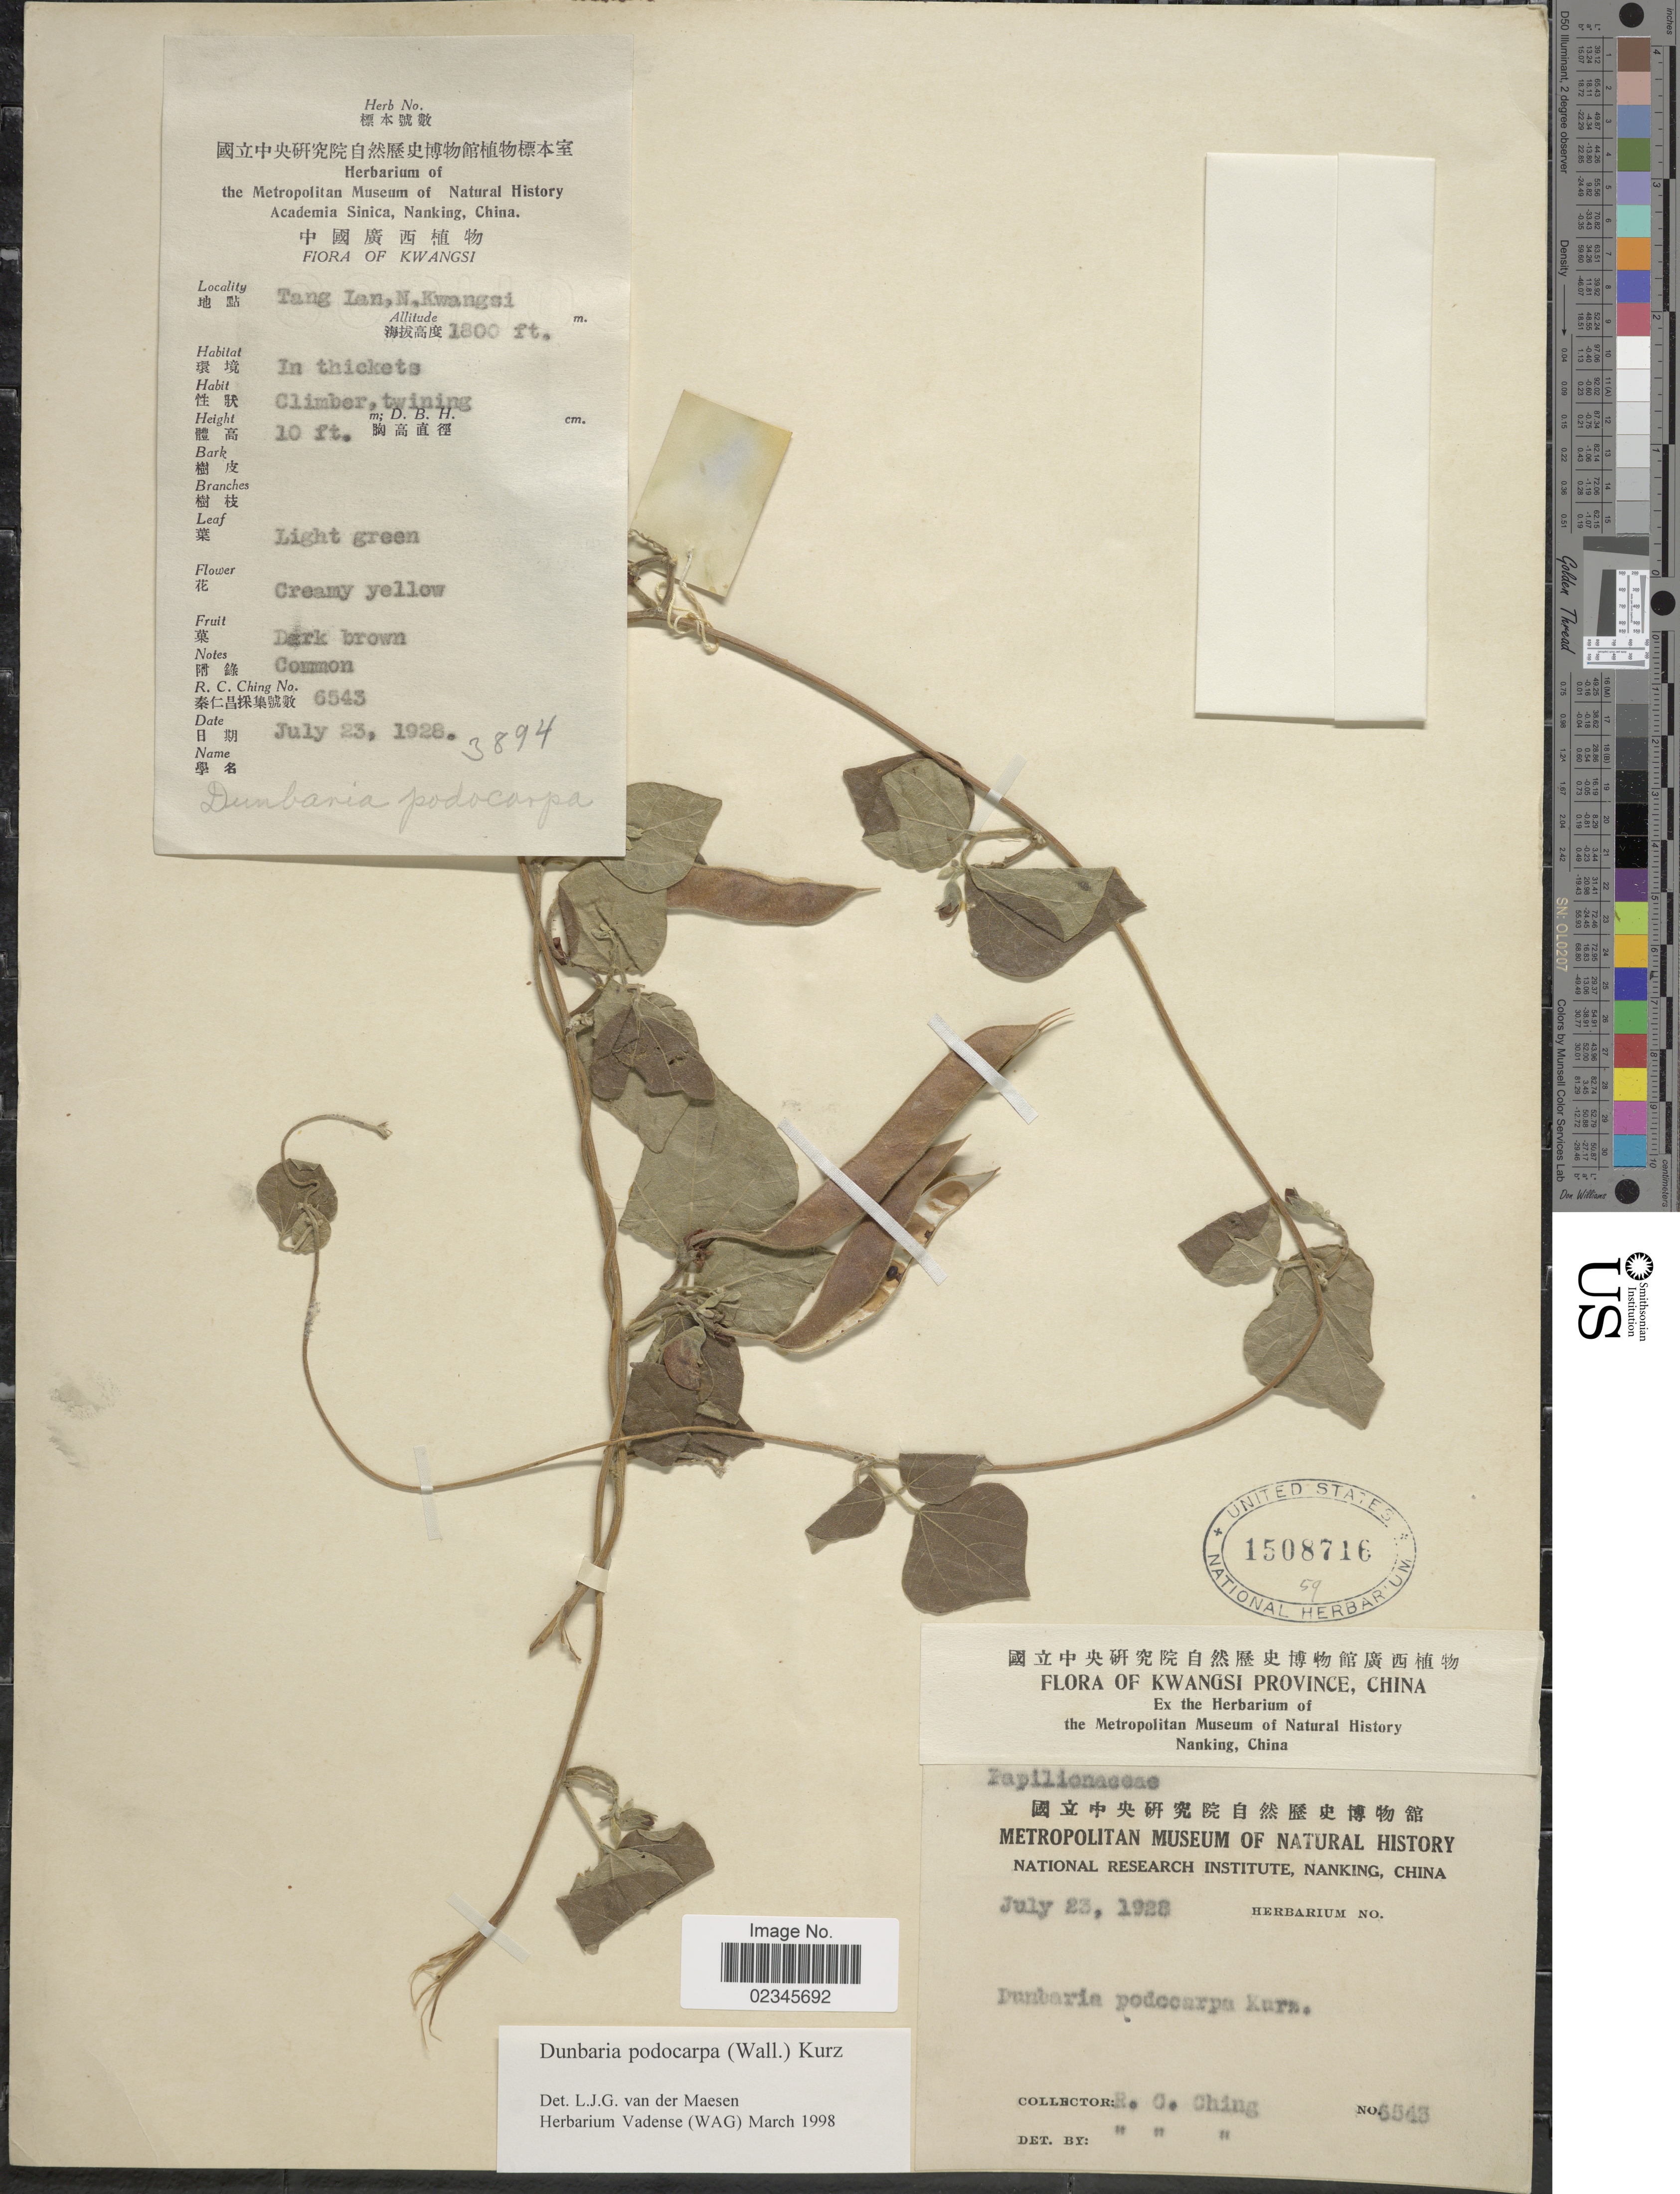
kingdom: Plantae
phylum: Tracheophyta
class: Magnoliopsida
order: Fabales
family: Fabaceae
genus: Dunbaria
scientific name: Dunbaria podocarpa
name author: Kurz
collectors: R. C. Ching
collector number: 3894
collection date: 1928-07-23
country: China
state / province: Guangxi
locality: Kwangsi, Tang Lan, N. Kwangsi, in thickets.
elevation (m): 549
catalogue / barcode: US 1508716